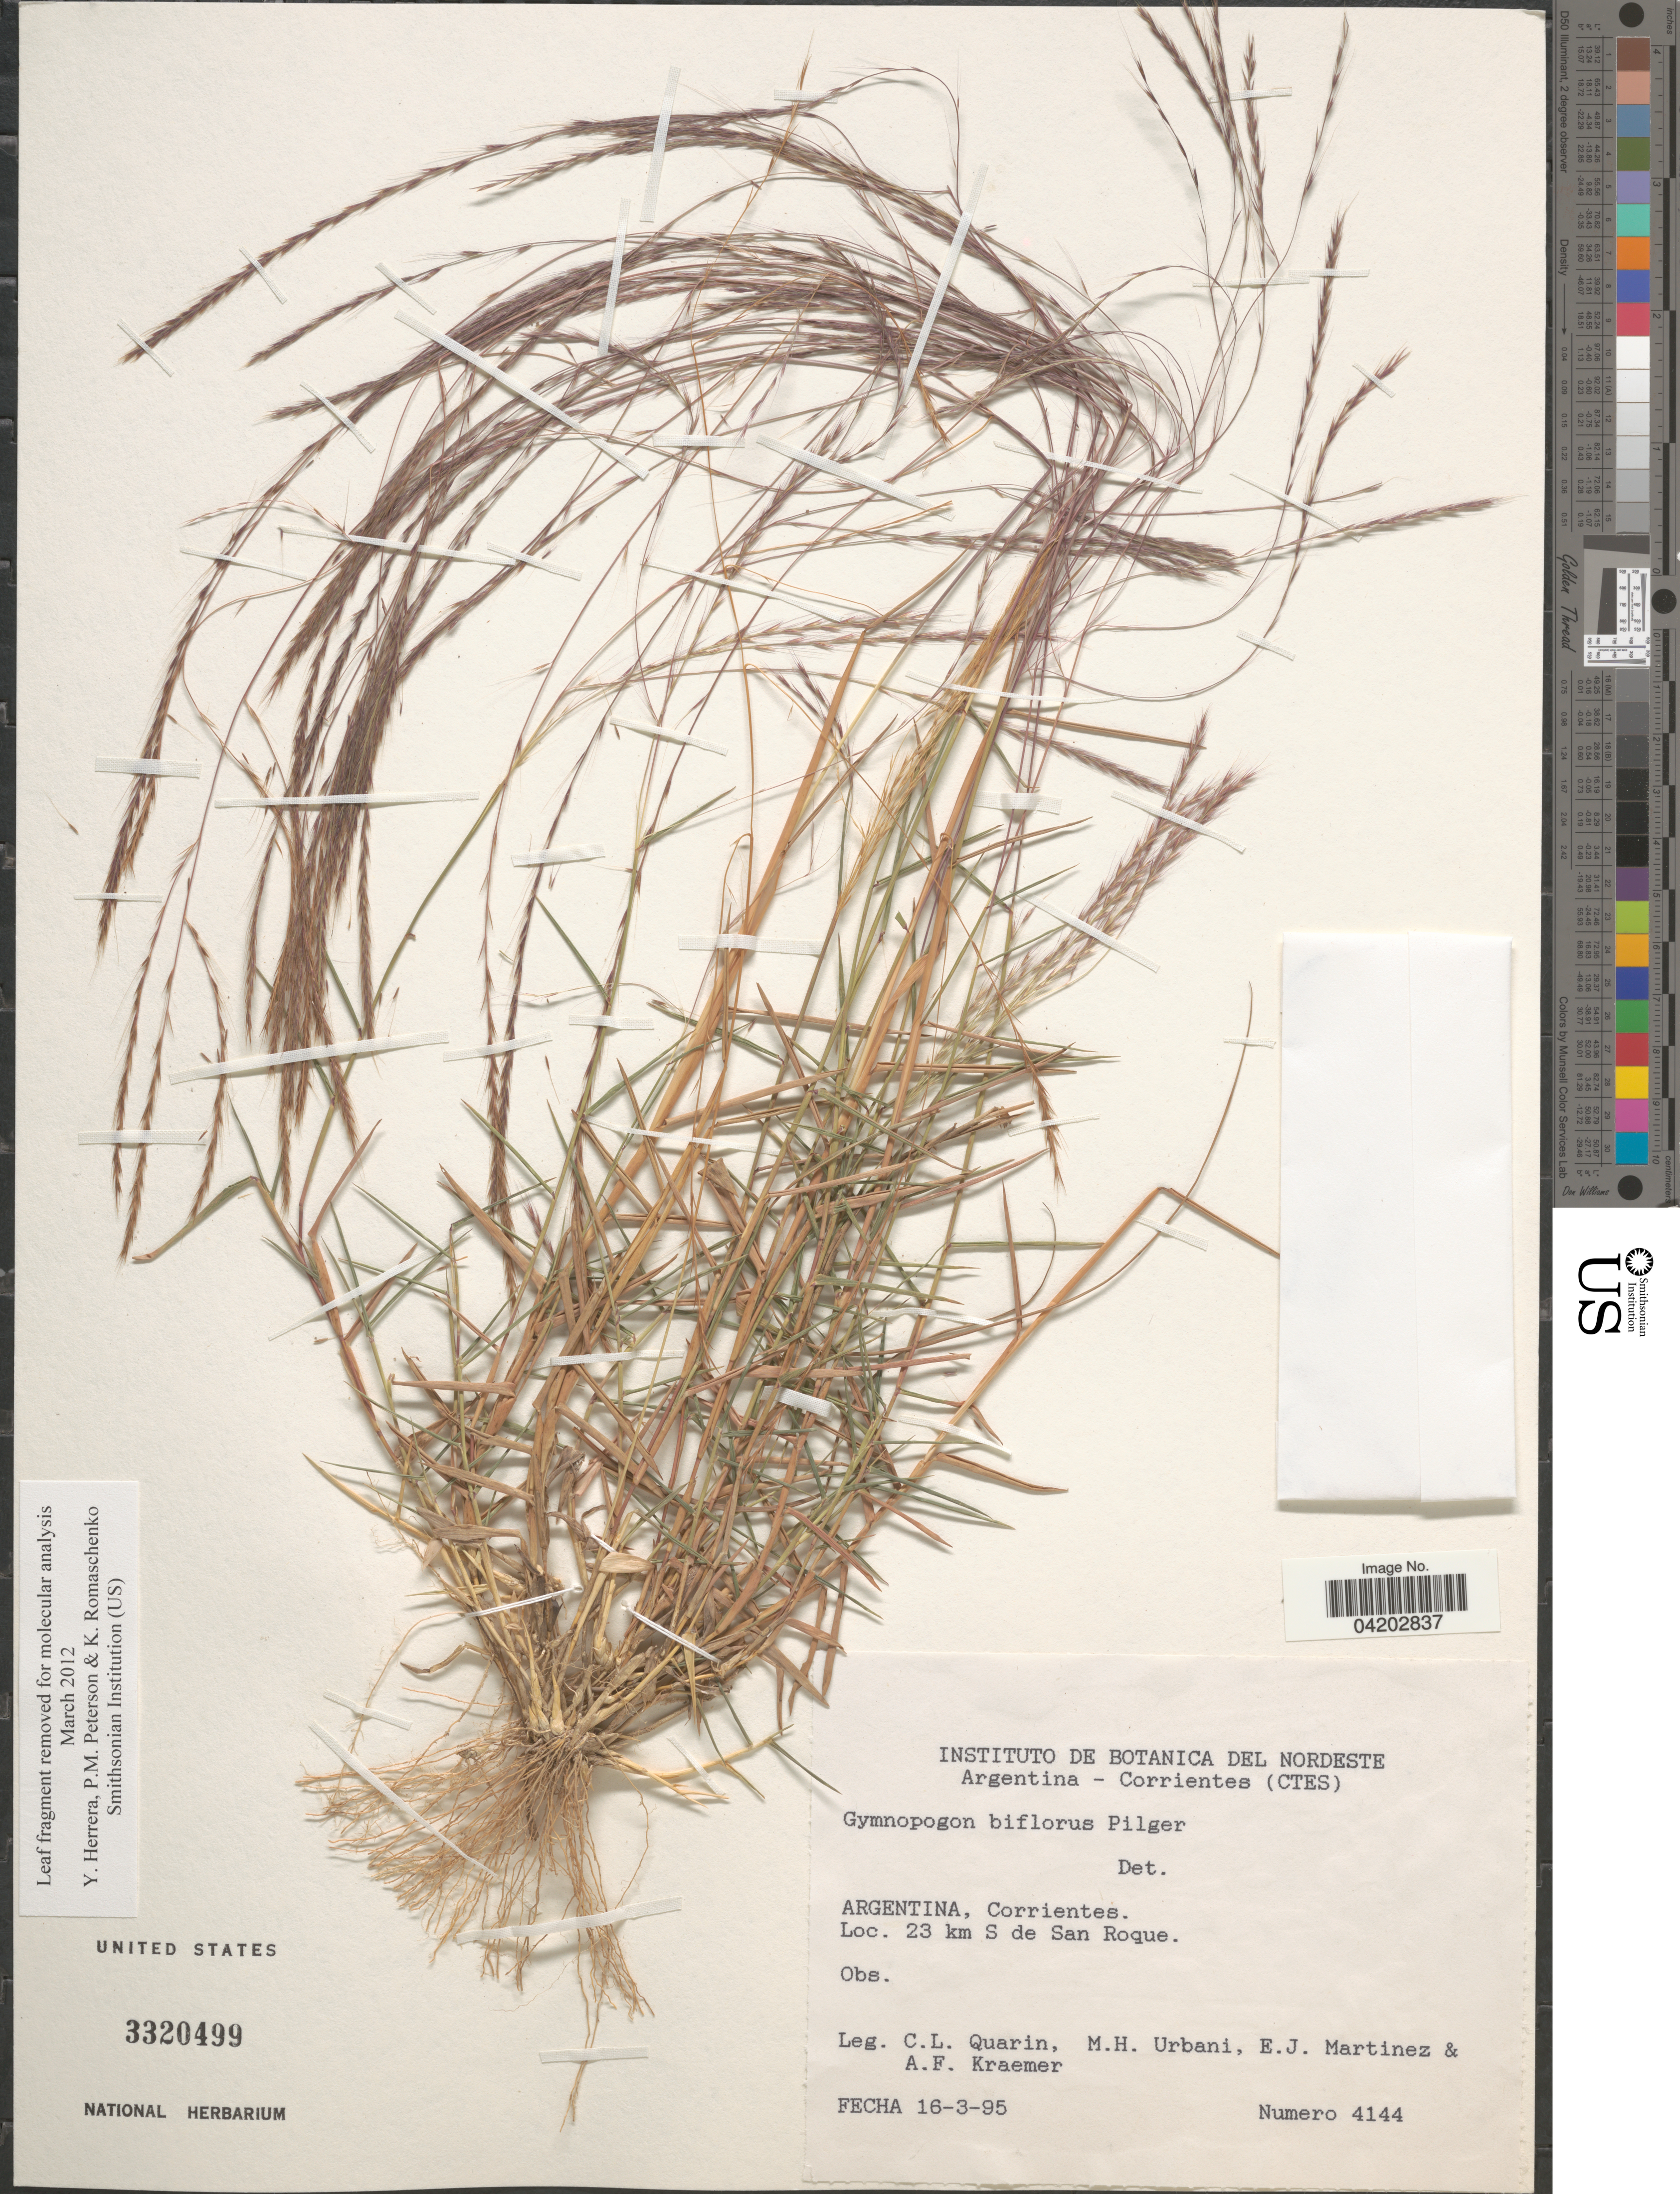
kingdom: Plantae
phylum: Tracheophyta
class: Liliopsida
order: Poales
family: Poaceae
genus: Gymnopogon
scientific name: Gymnopogon spicatus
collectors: C. Quarin, M. Urbani, E. Martínez & A. Kraemer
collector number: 4144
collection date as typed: Transcribed d/m/y: 16/3/95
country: Argentina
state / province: Corrientes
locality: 23 km S de San Roque.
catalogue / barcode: US 3320499